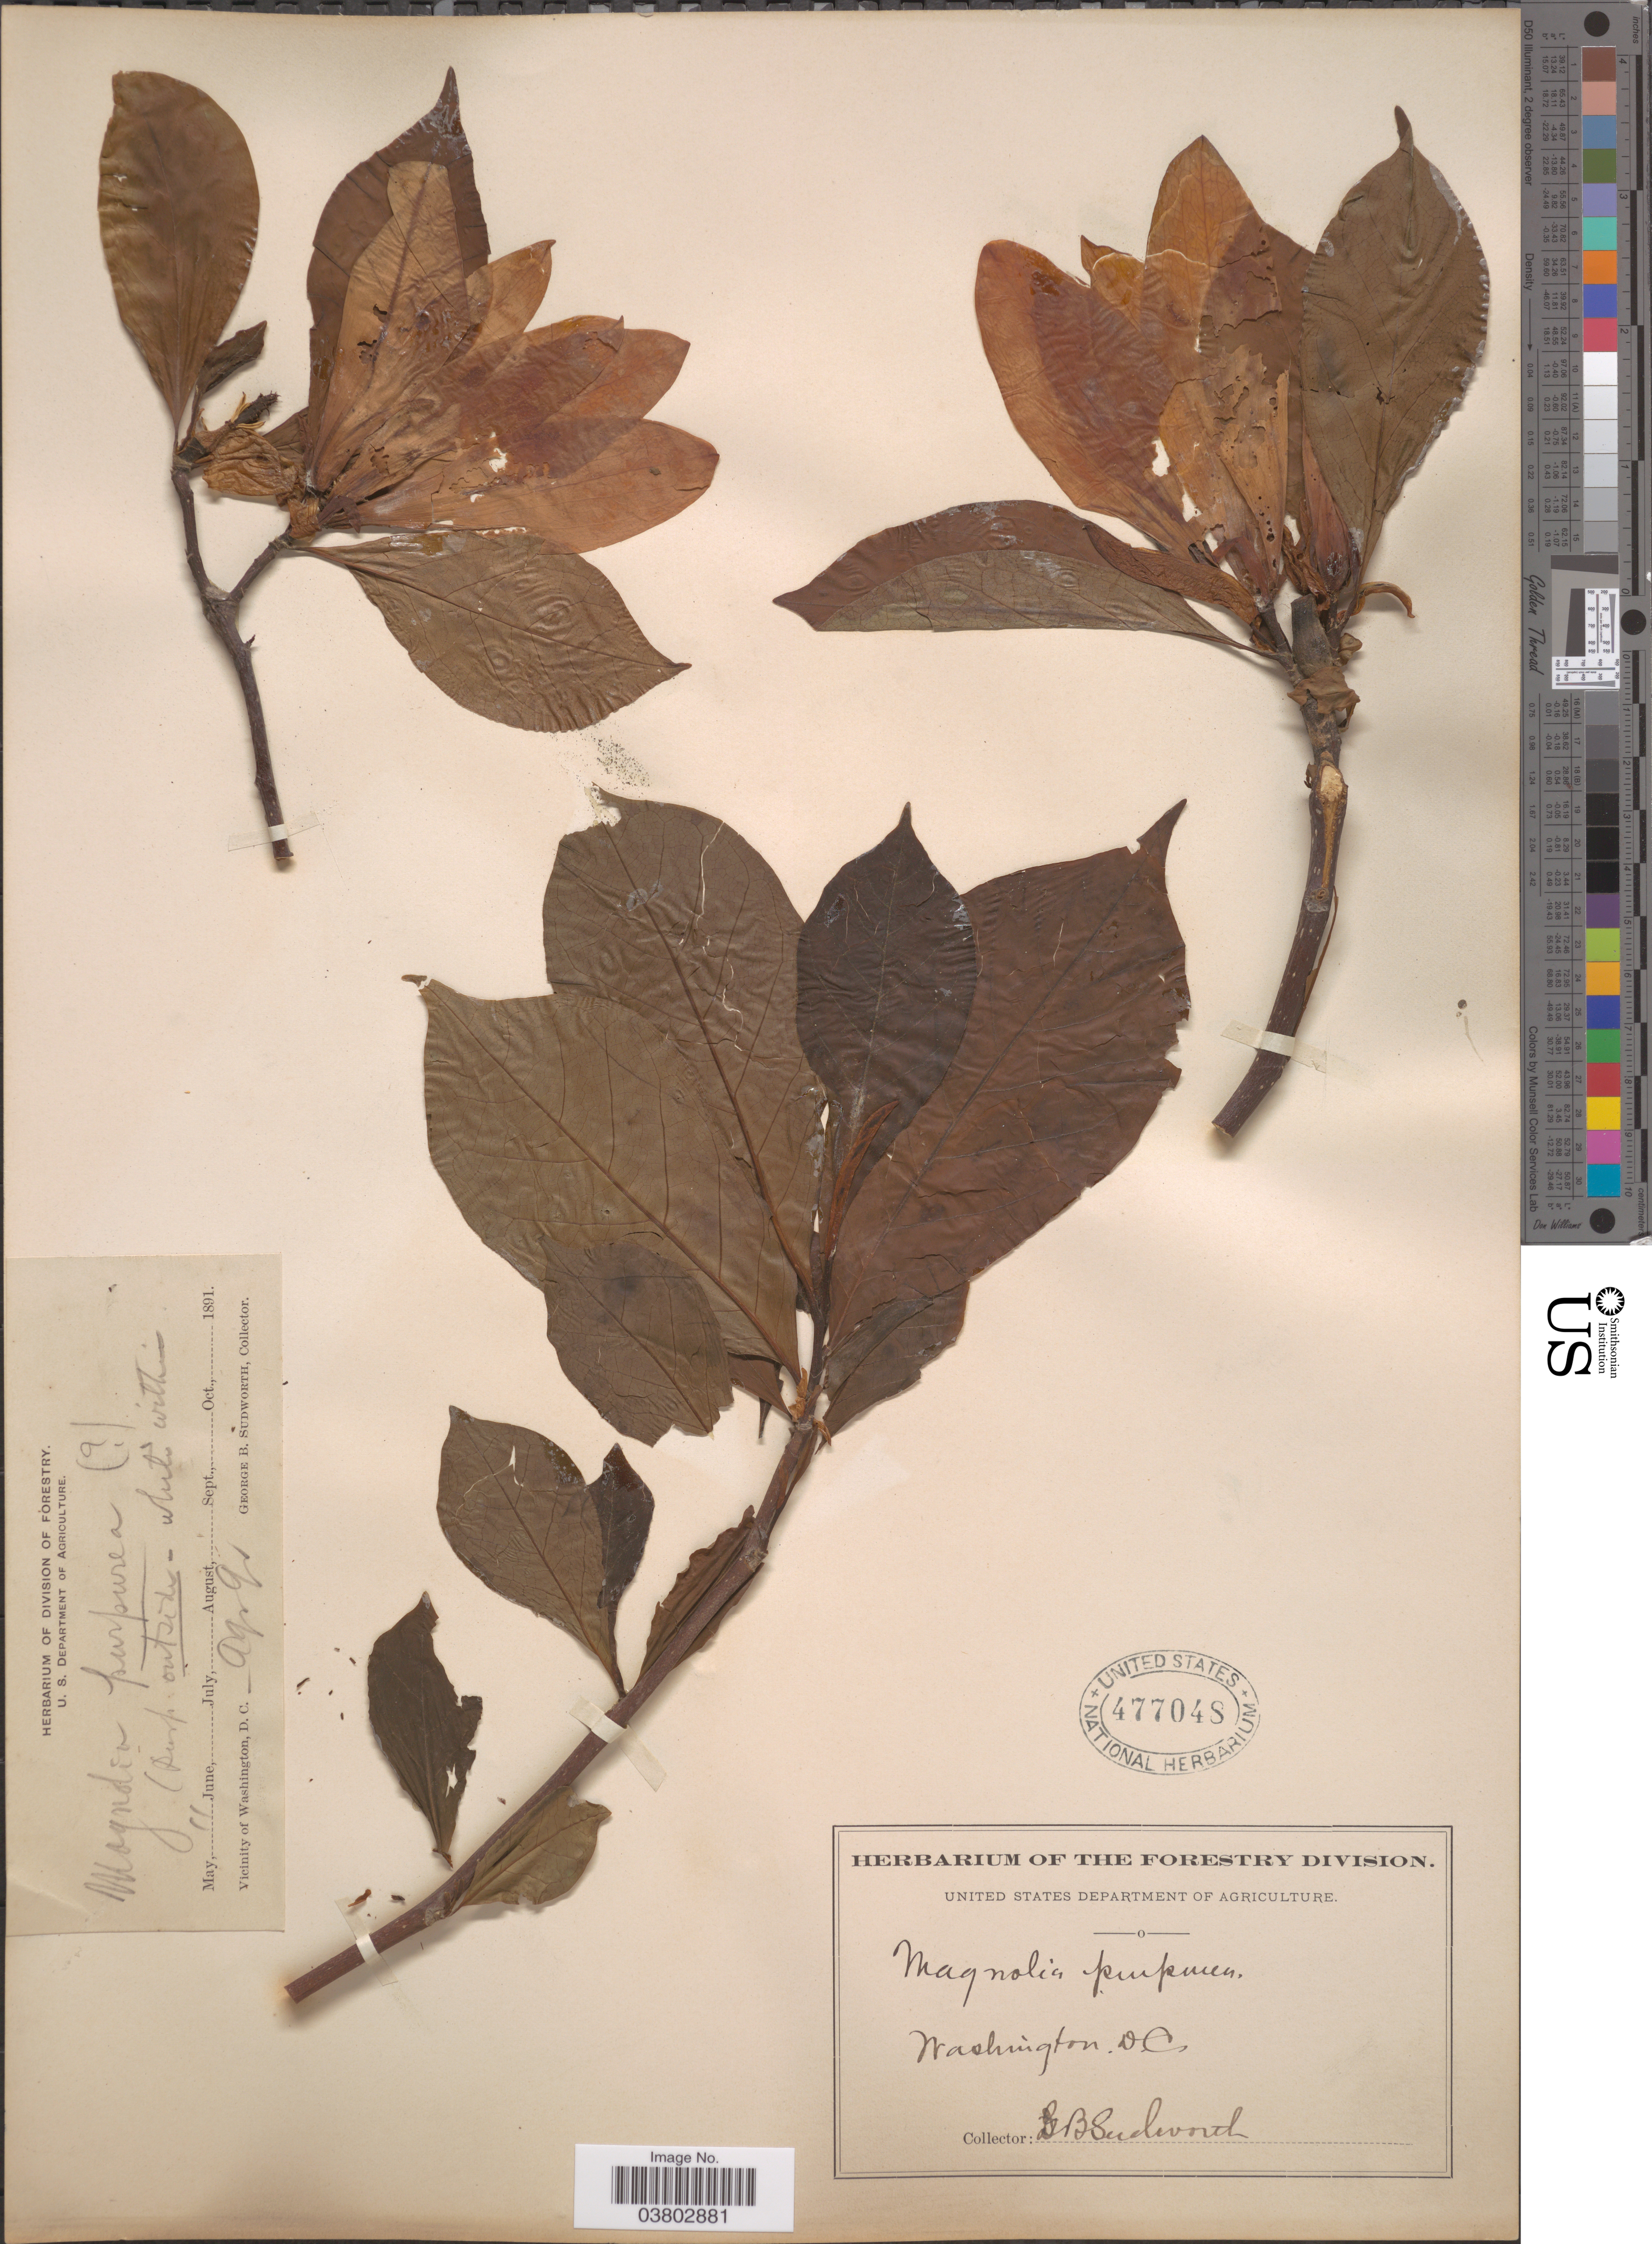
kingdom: Plantae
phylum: Tracheophyta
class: Magnoliopsida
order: Magnoliales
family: Magnoliaceae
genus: Magnolia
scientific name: Magnolia purpurea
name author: Curtis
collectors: G. B. Sudworth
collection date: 1891-05-11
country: United States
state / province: District of Columbia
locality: Washington. Vicinity of Washington.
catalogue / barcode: US 477048